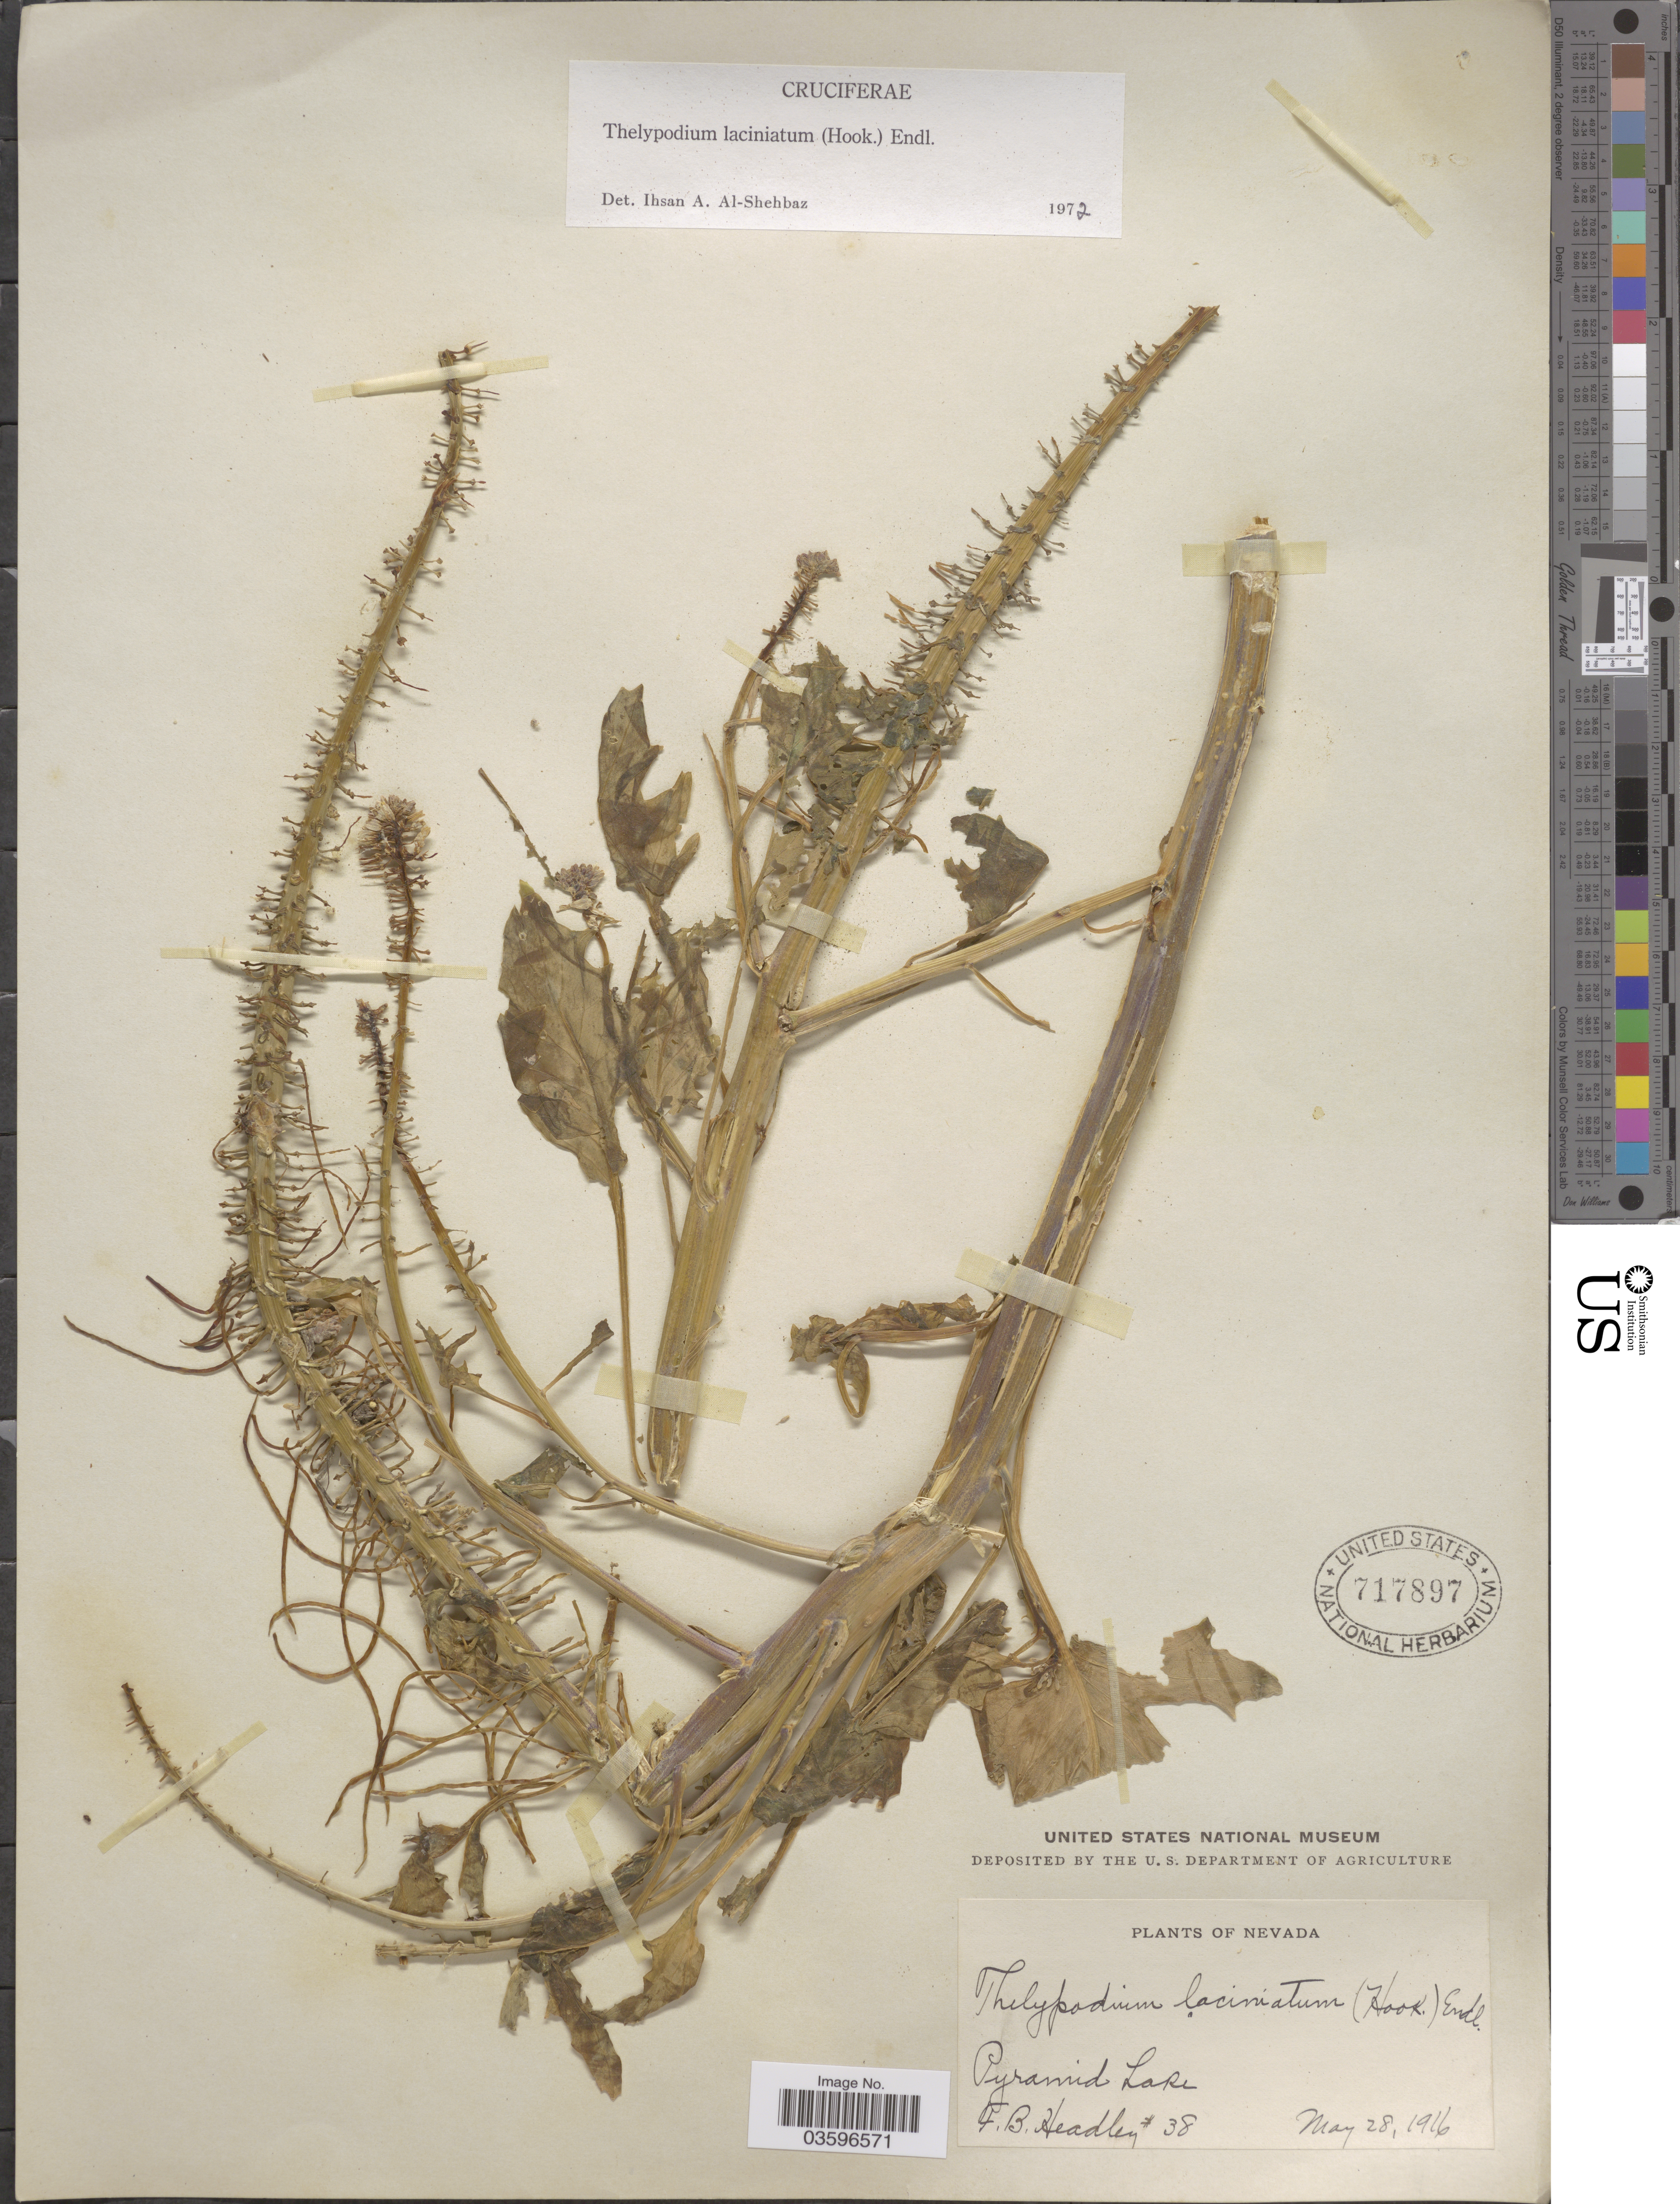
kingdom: Plantae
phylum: Tracheophyta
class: Magnoliopsida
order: Brassicales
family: Brassicaceae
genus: Thelypodium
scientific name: Thelypodium laciniatum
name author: (Hook.) Endl.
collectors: F. B. Headley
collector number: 38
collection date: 1916-05-28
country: United States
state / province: Nevada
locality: Pyramid Lake.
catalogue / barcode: US 717897